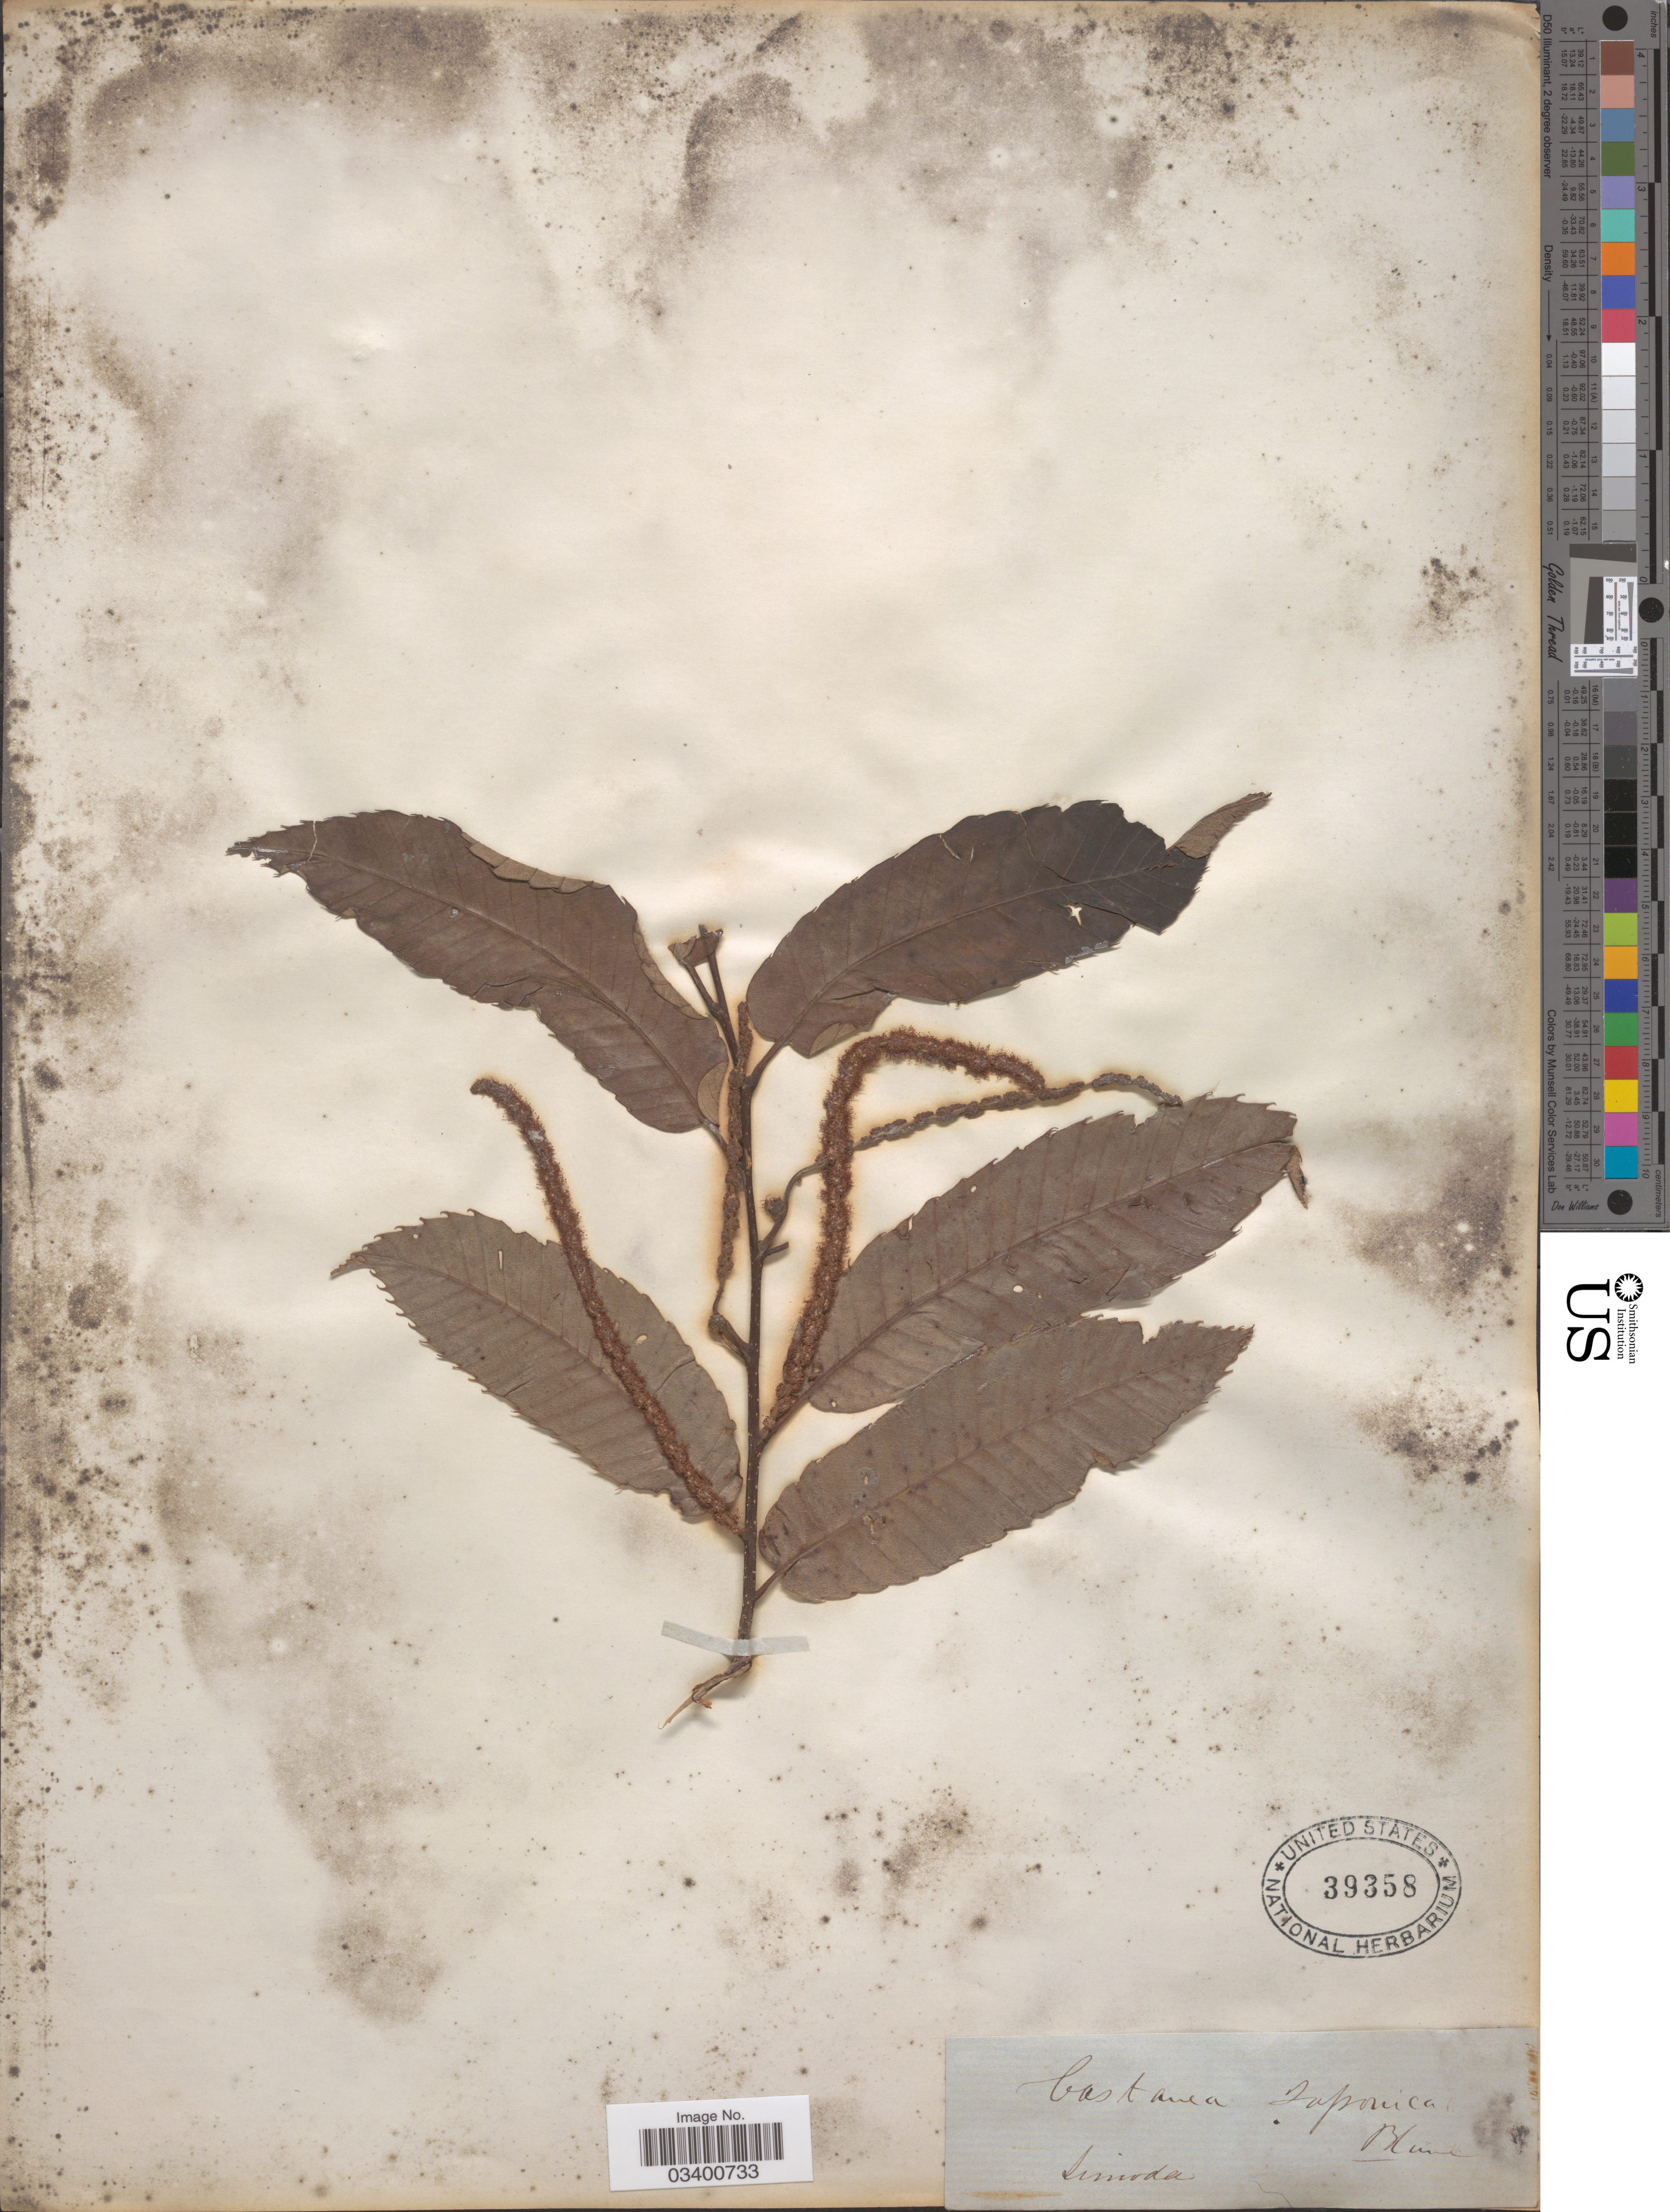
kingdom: Plantae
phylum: Tracheophyta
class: Magnoliopsida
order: Fagales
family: Fagaceae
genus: Castanea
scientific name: Castanea crenata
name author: Siebold & Zucc.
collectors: Simoda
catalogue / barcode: US 39358